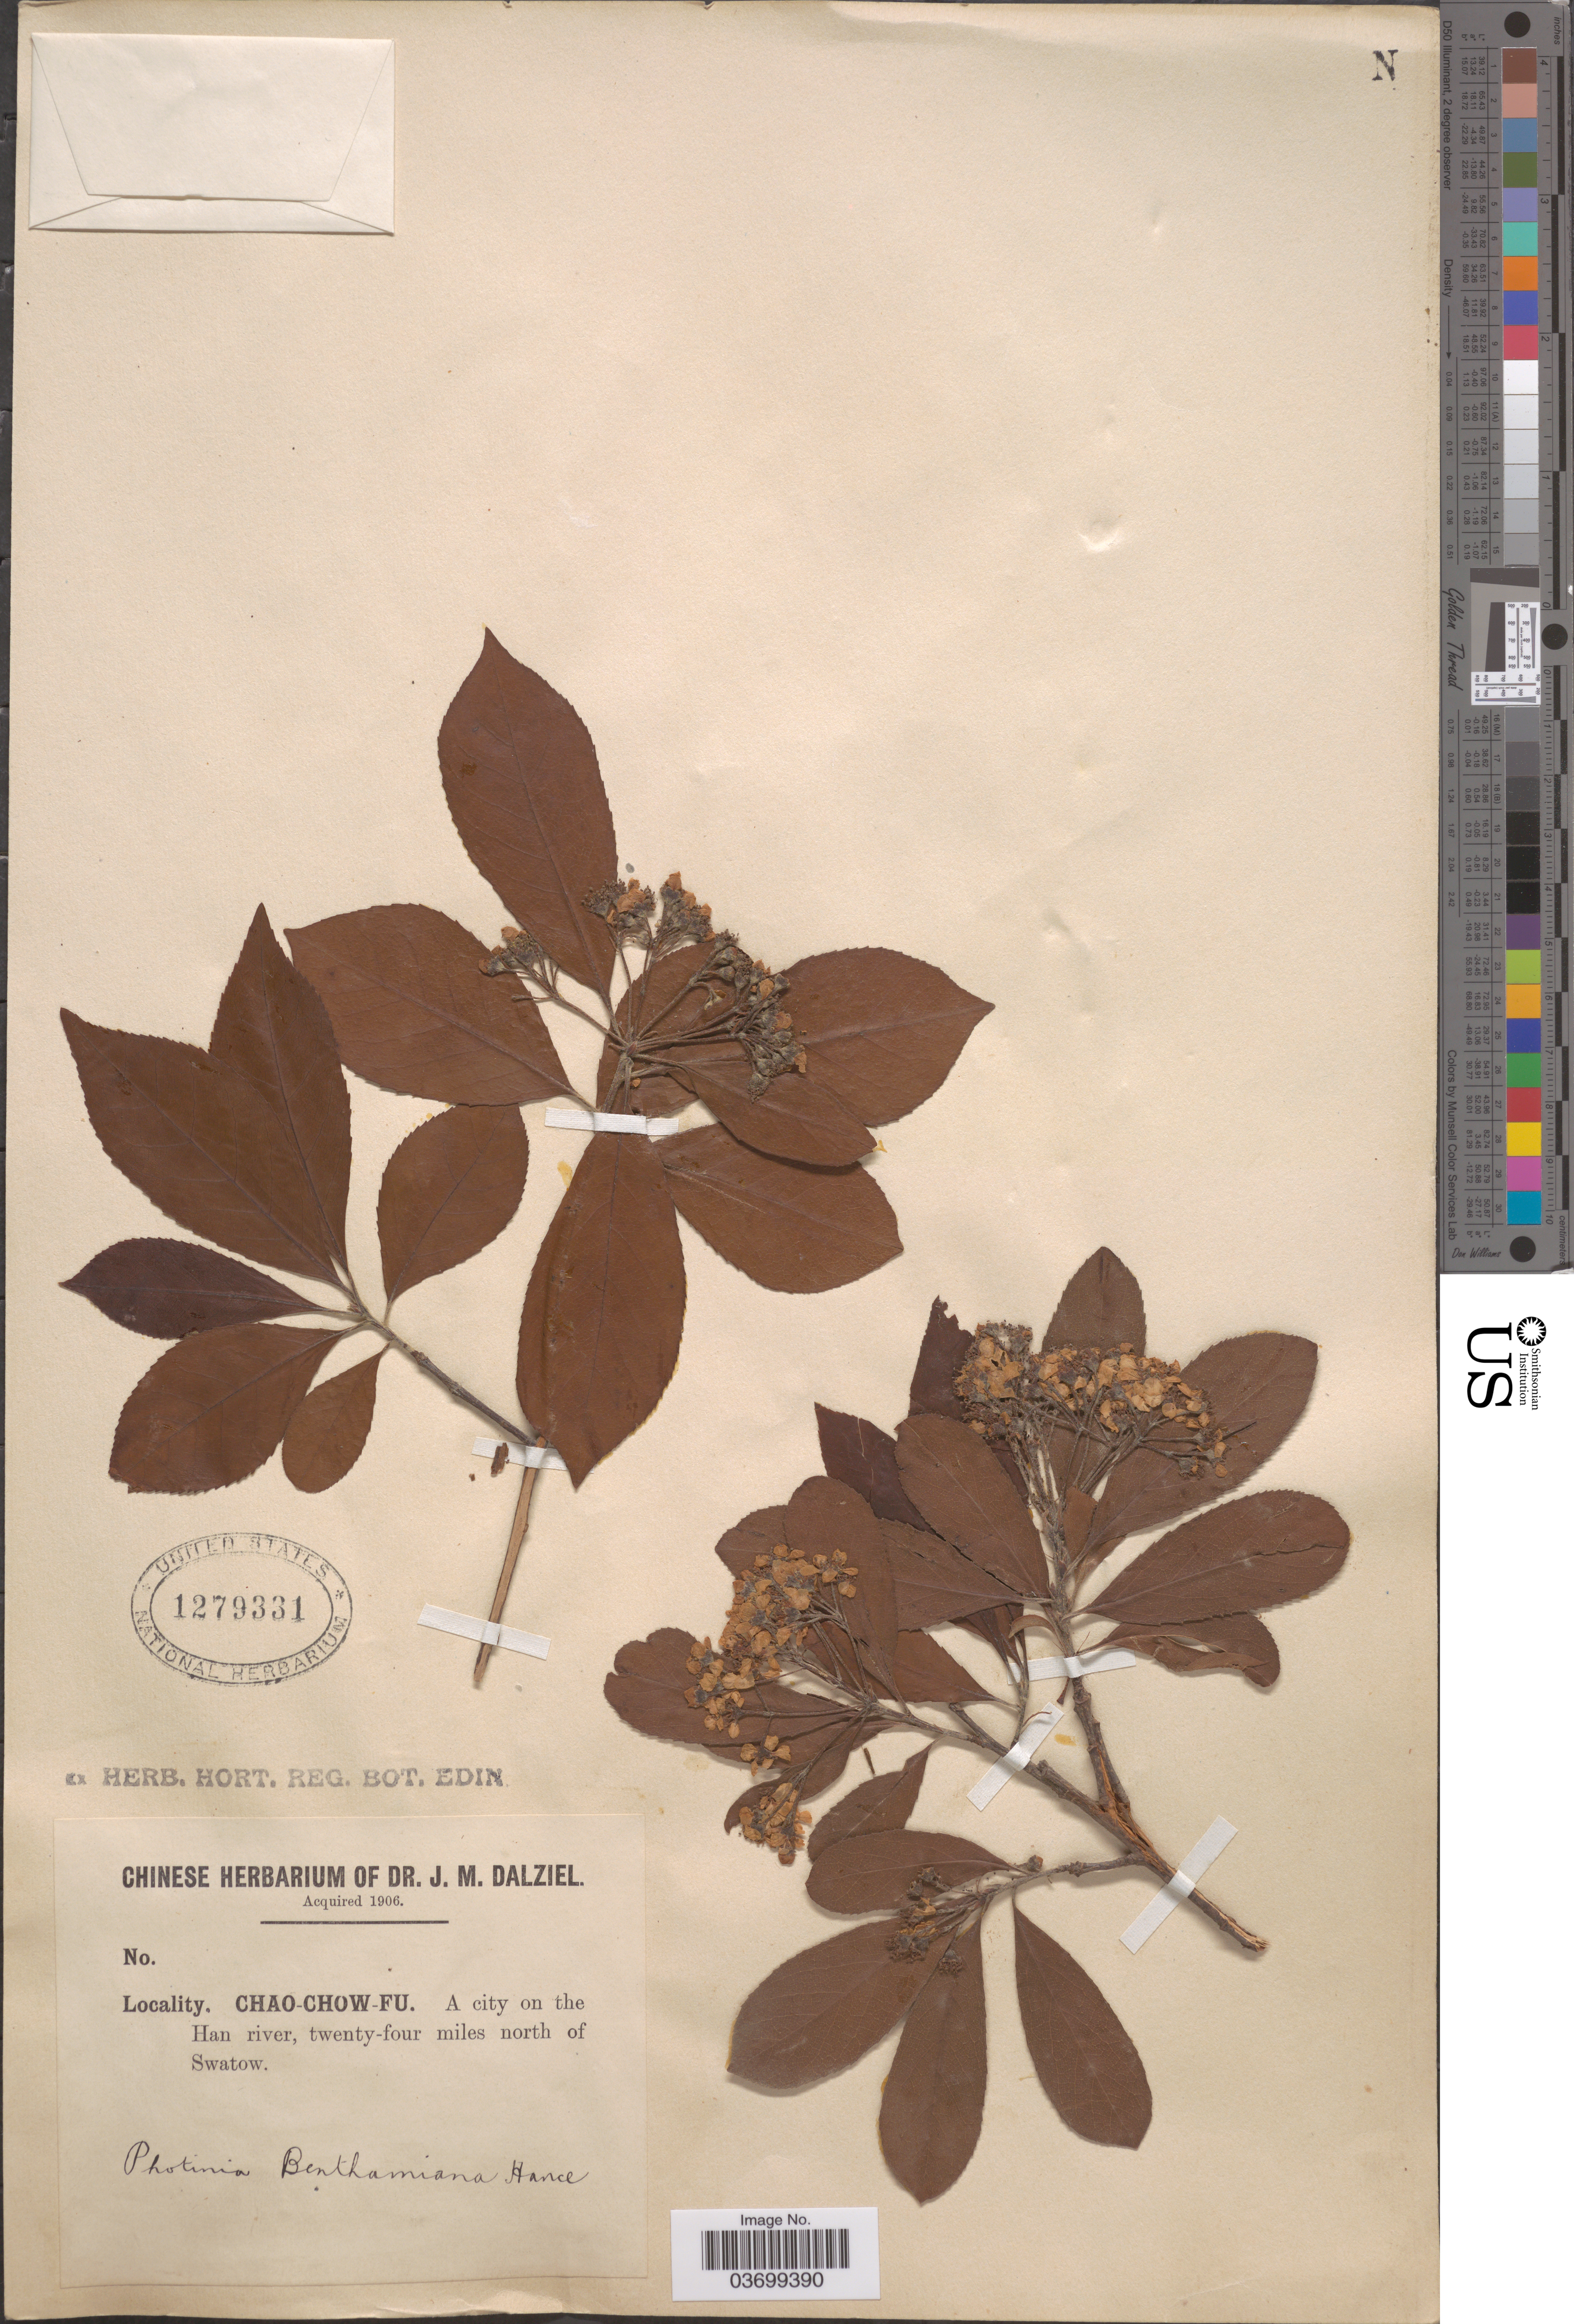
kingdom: Plantae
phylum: Tracheophyta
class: Magnoliopsida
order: Rosales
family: Rosaceae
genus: Photinia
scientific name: Photinia benthamiana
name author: Hance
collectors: ex Herb. J.M. Dalziel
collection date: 1906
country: China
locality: Chao-Chow-Fu. A city on the Han river, twenty-four miles north of Swatow.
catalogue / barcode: US 1279331